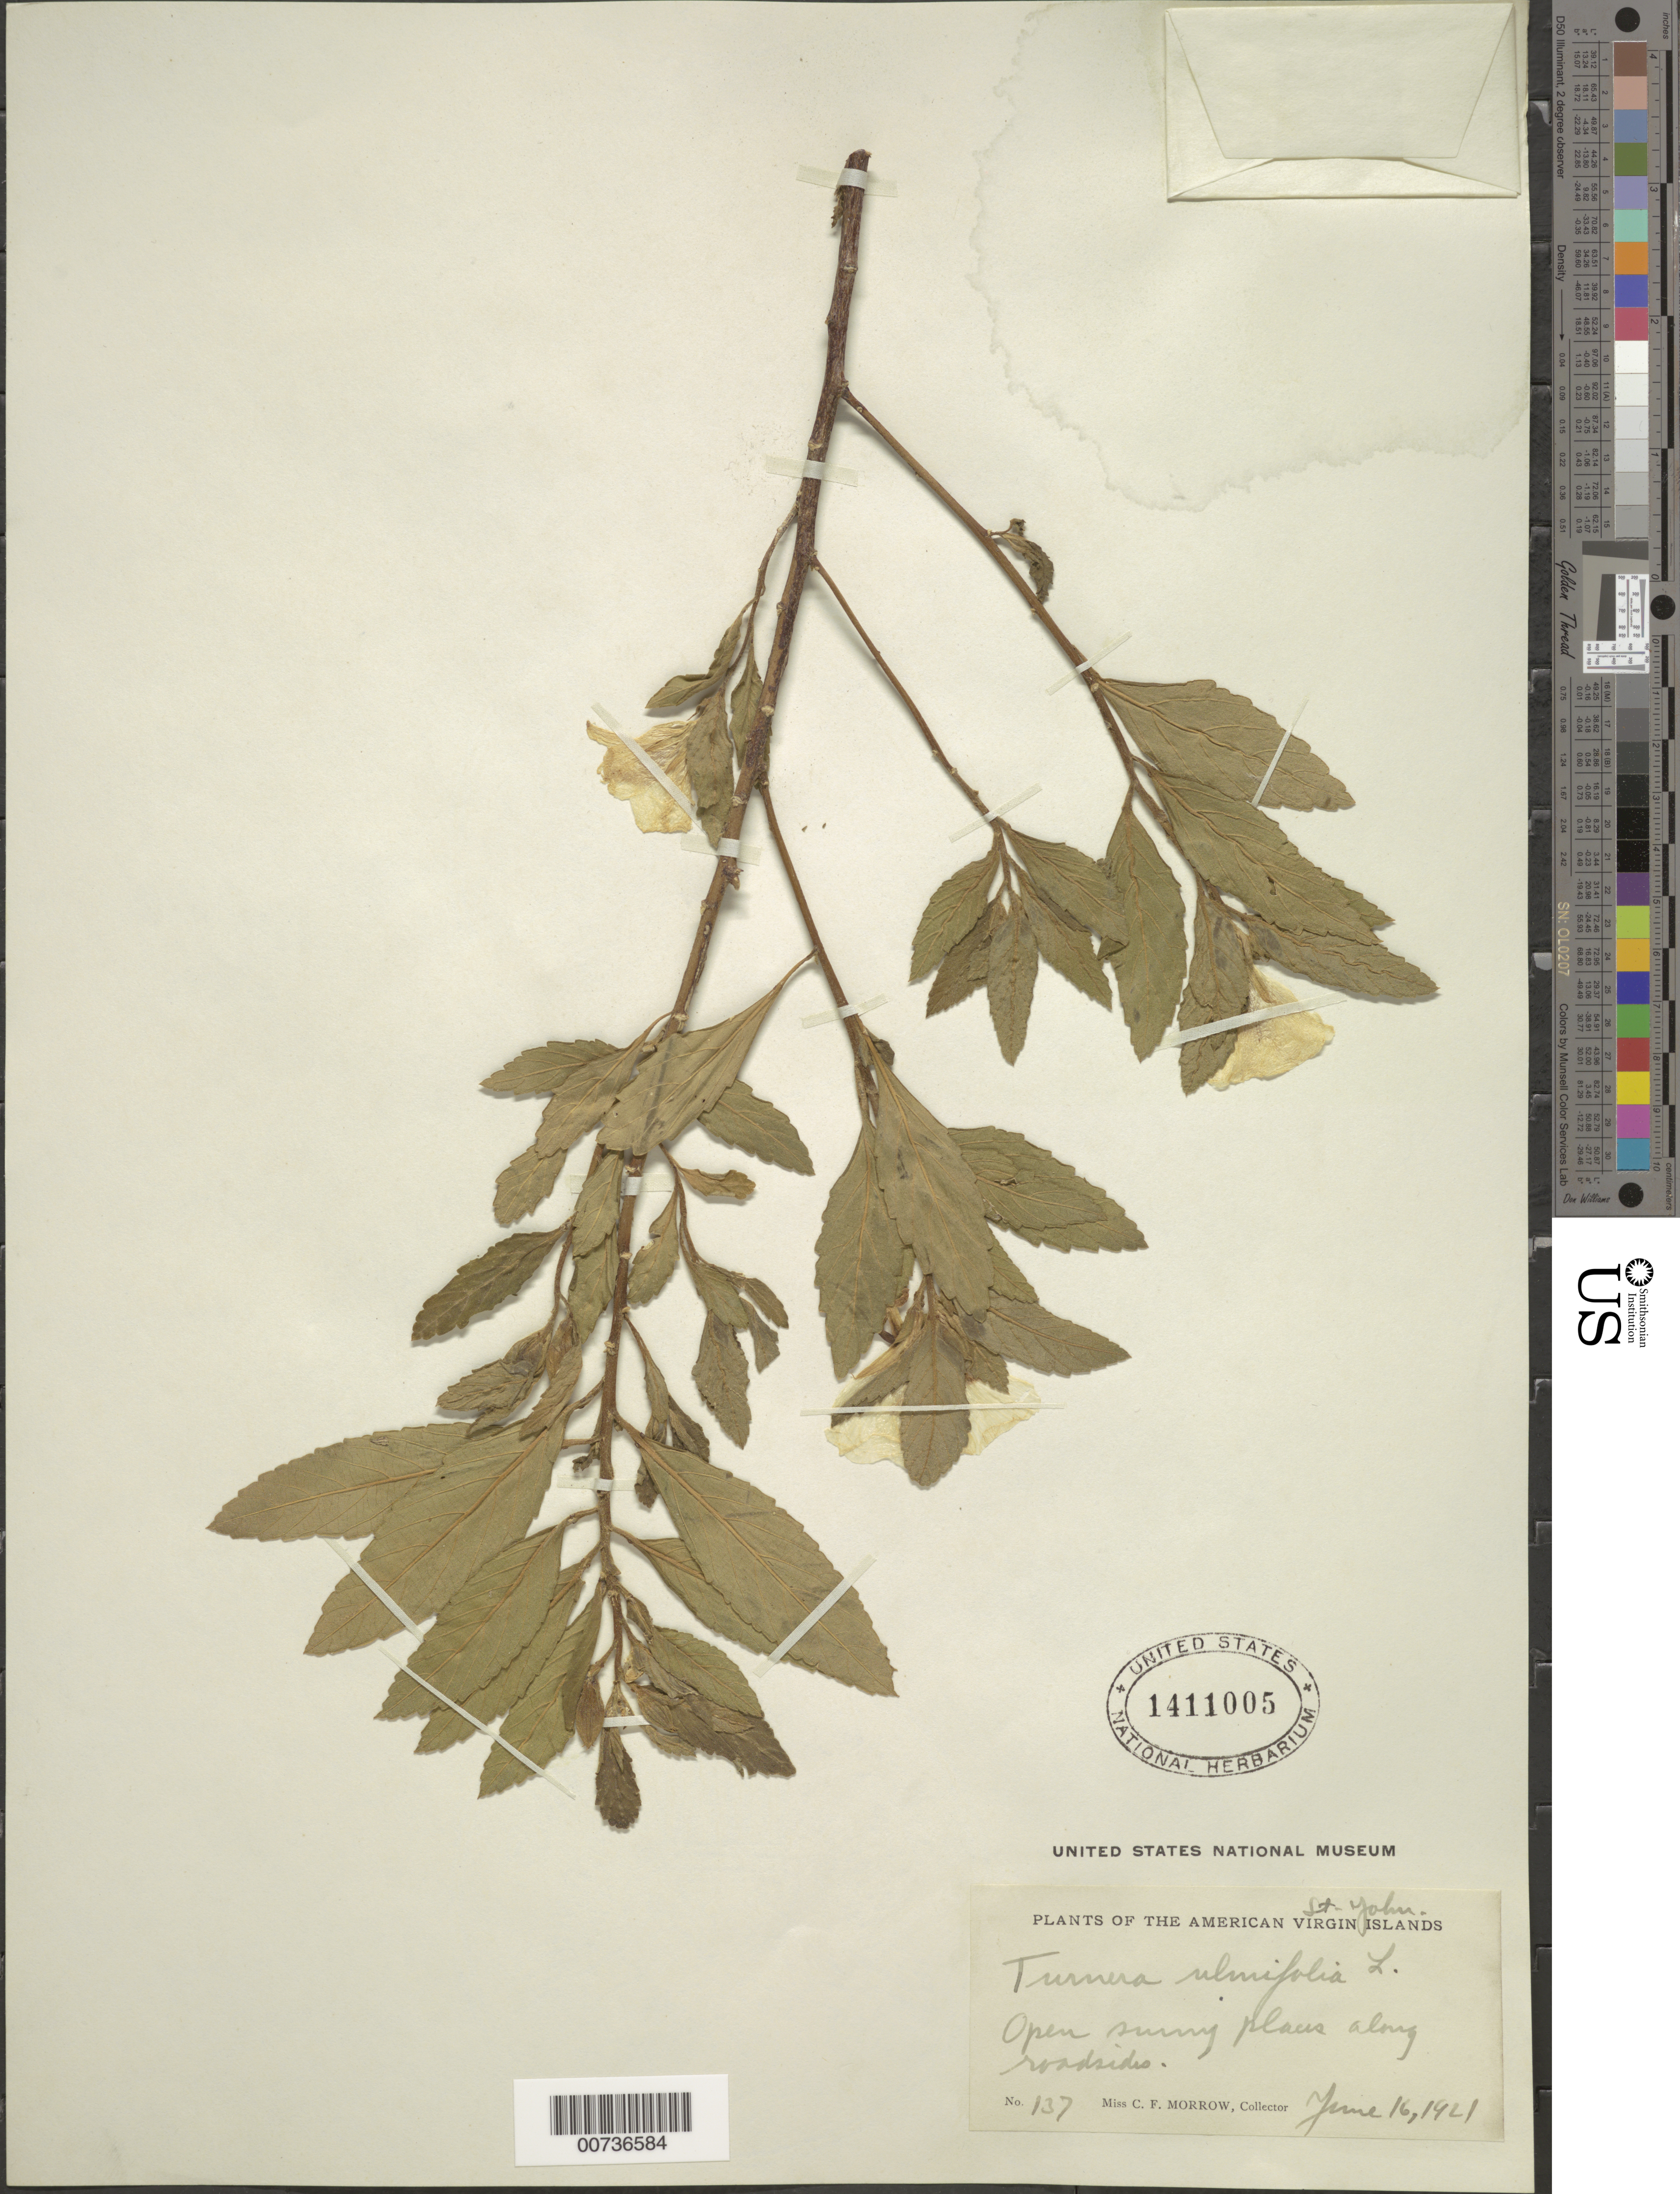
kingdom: Plantae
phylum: Tracheophyta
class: Magnoliopsida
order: Malpighiales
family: Turneraceae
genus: Turnera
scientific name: Turnera ulmifolia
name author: L.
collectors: C. Morrow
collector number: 137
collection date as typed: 16 Jun 1921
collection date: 1921-06-16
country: U.S. Virgin Islands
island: St. John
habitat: Open sunny places along roadside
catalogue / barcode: US 1411005